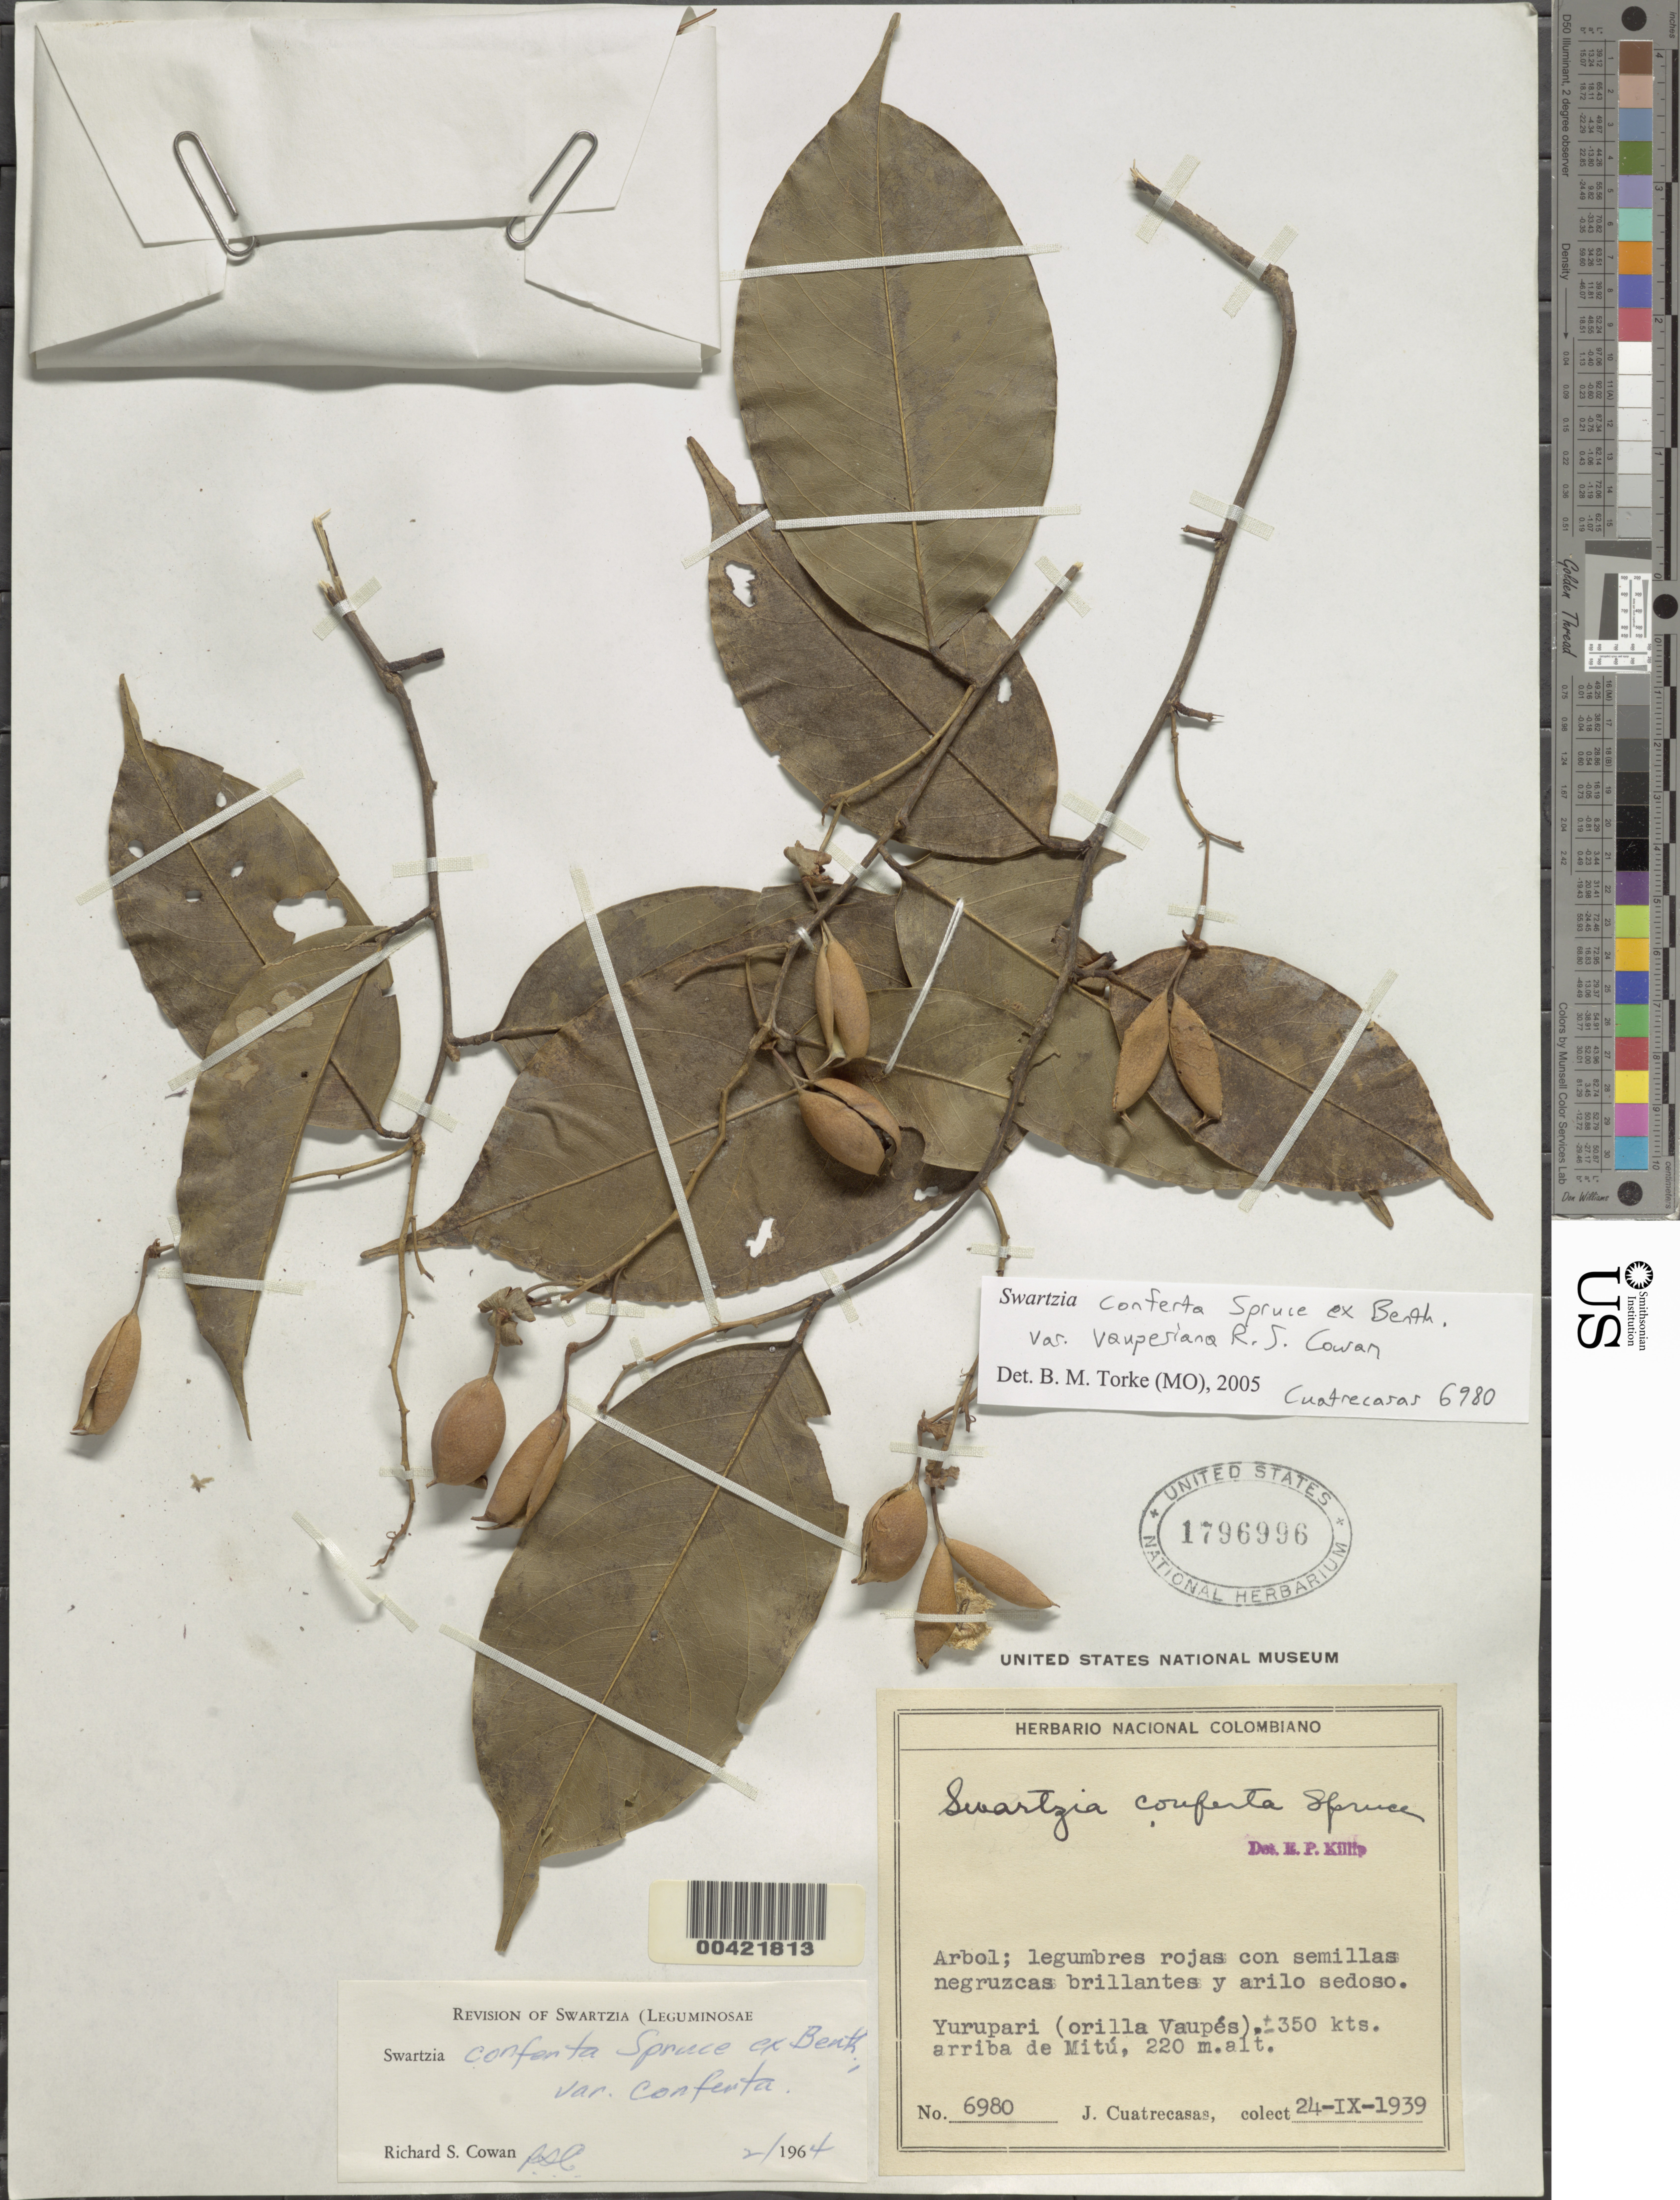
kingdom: Plantae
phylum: Tracheophyta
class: Magnoliopsida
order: Fabales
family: Fabaceae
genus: Swartzia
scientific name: Swartzia conferta var. vaupesiana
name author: R.S. Cowan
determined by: Cowan, R. S.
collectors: J. Cuatrecasas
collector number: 6980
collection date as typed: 24 Sep 1939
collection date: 1939-09-24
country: Colombia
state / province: Vaupés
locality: Yurupari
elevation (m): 350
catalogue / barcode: US 1796996